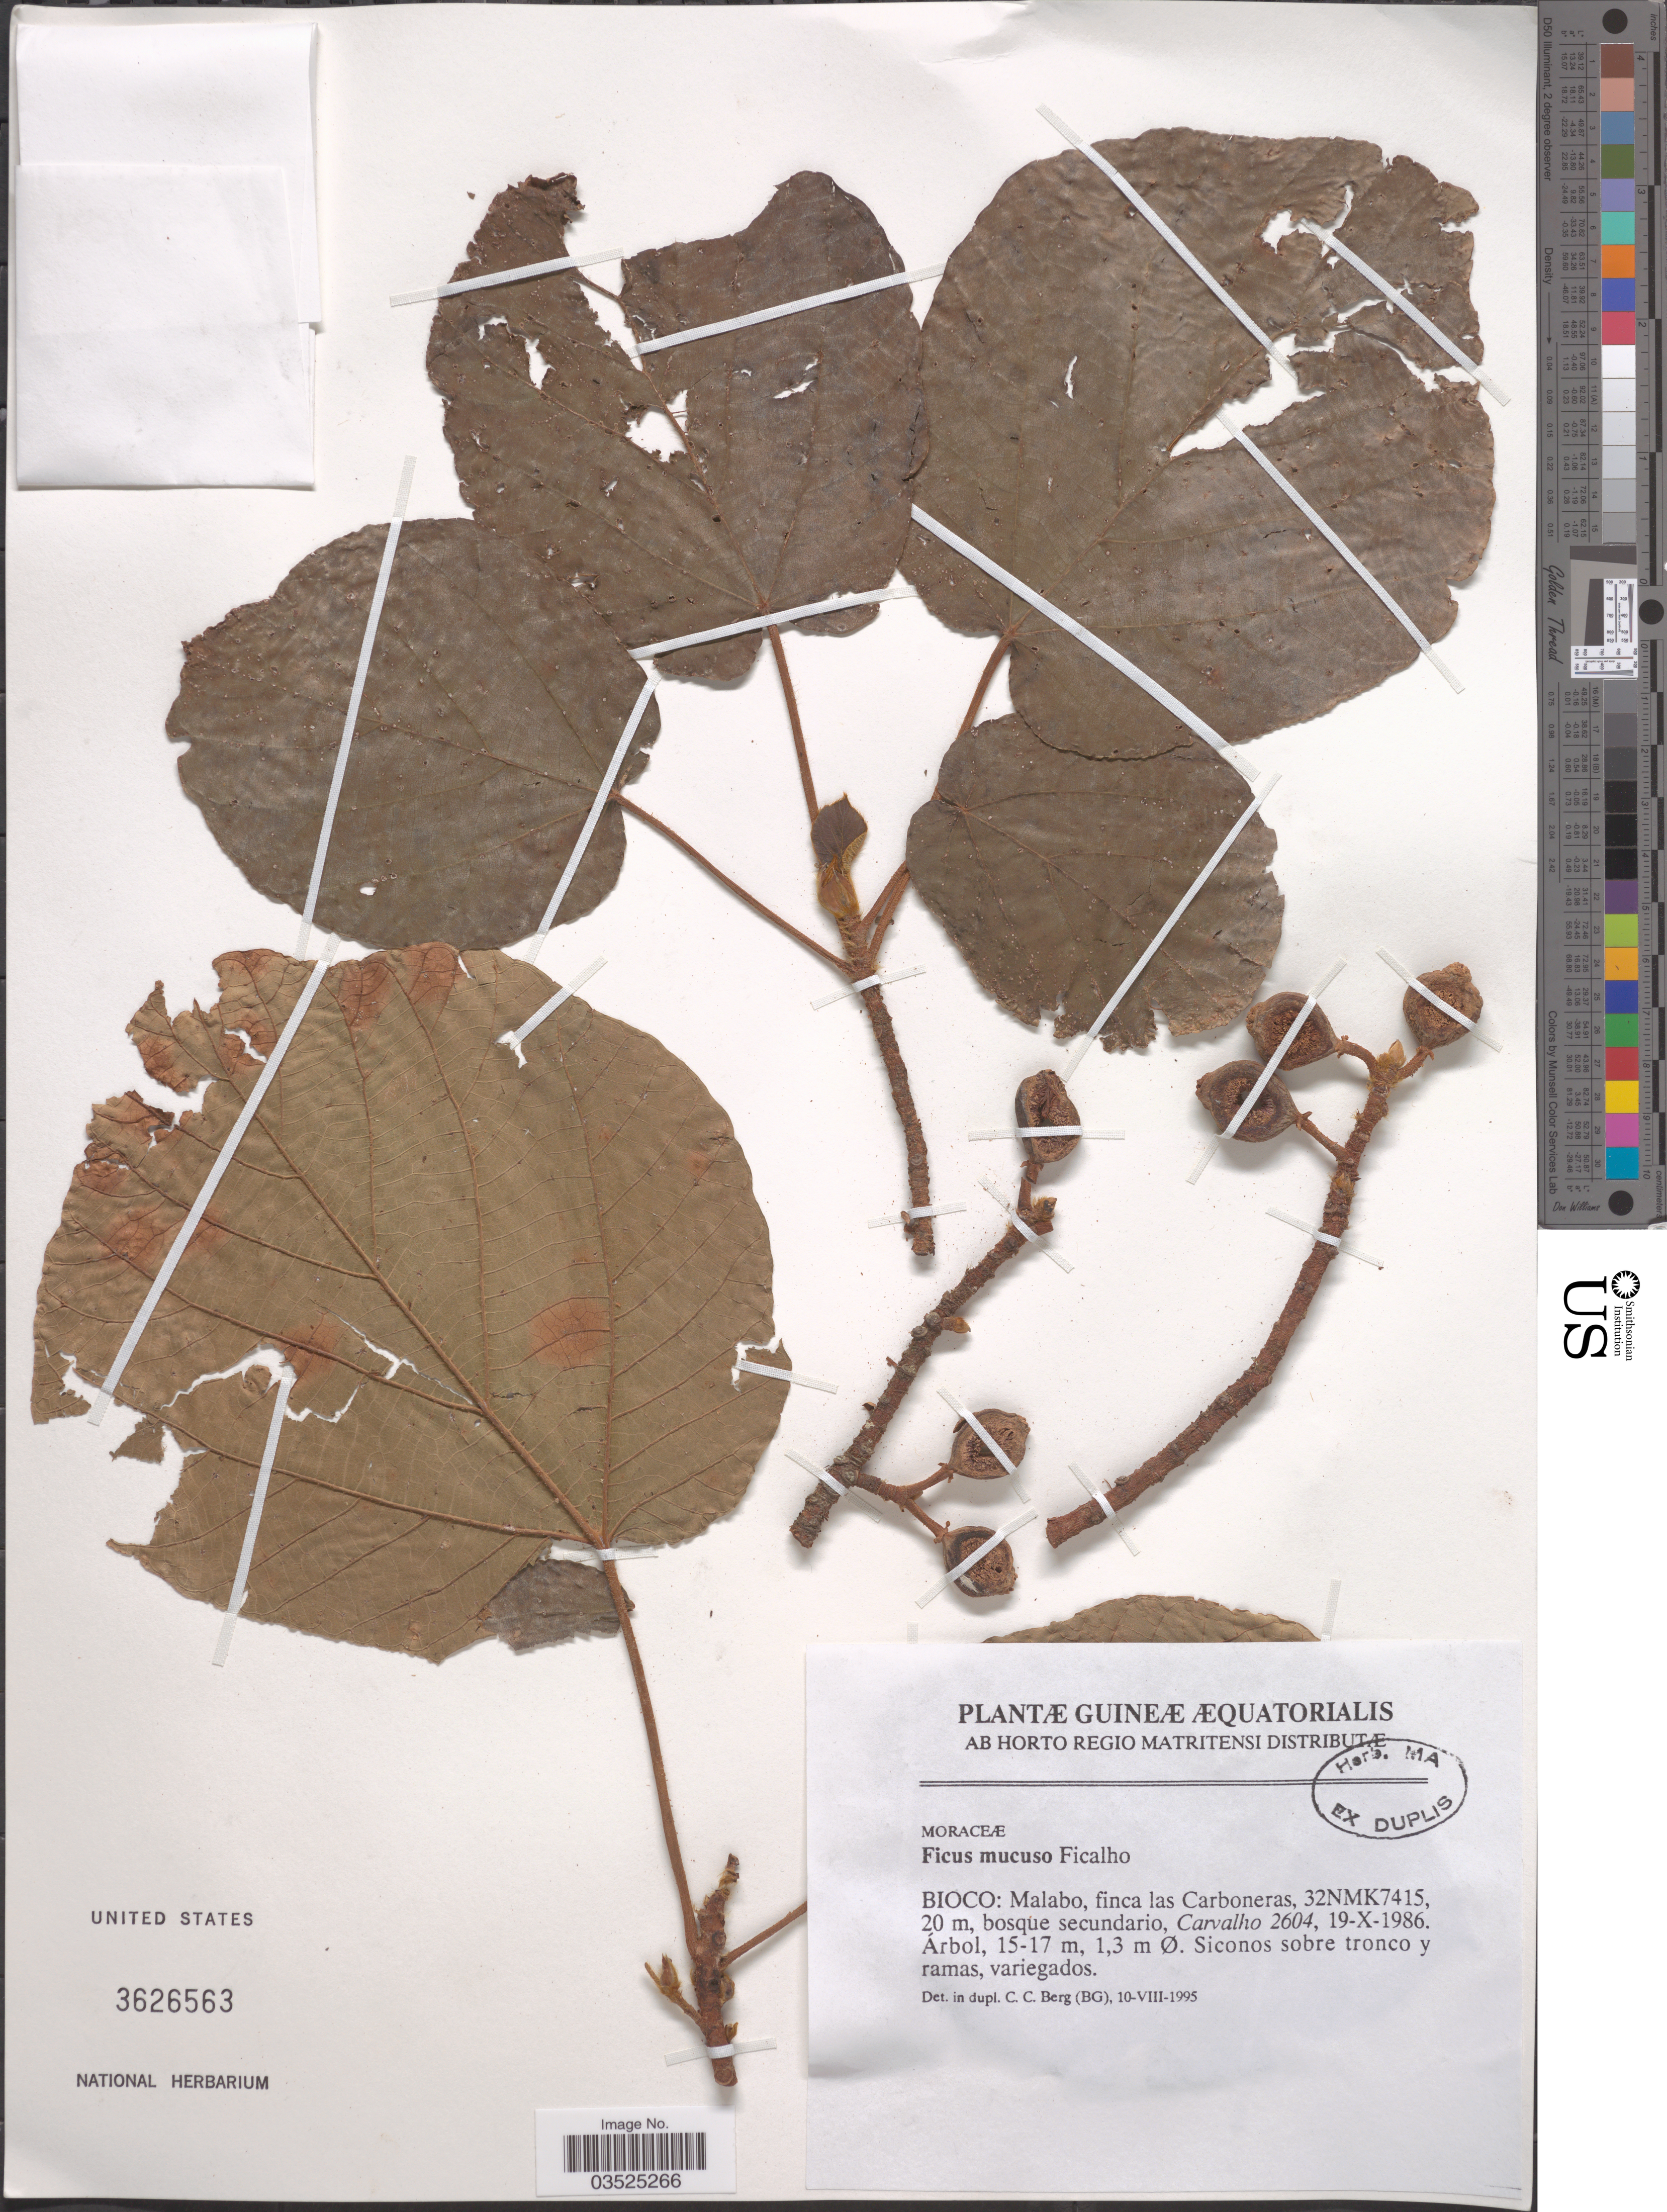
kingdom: Plantae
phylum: Tracheophyta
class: Magnoliopsida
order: Rosales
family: Moraceae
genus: Ficus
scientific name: Ficus mucuso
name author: Welw. ex Ficalho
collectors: Carvalho, --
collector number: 2604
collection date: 1986-10-19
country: Equatorial Guinea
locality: Bioco: Malabo, finca las Carboneras, 32NMK7415.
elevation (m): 20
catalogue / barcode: US 3626563